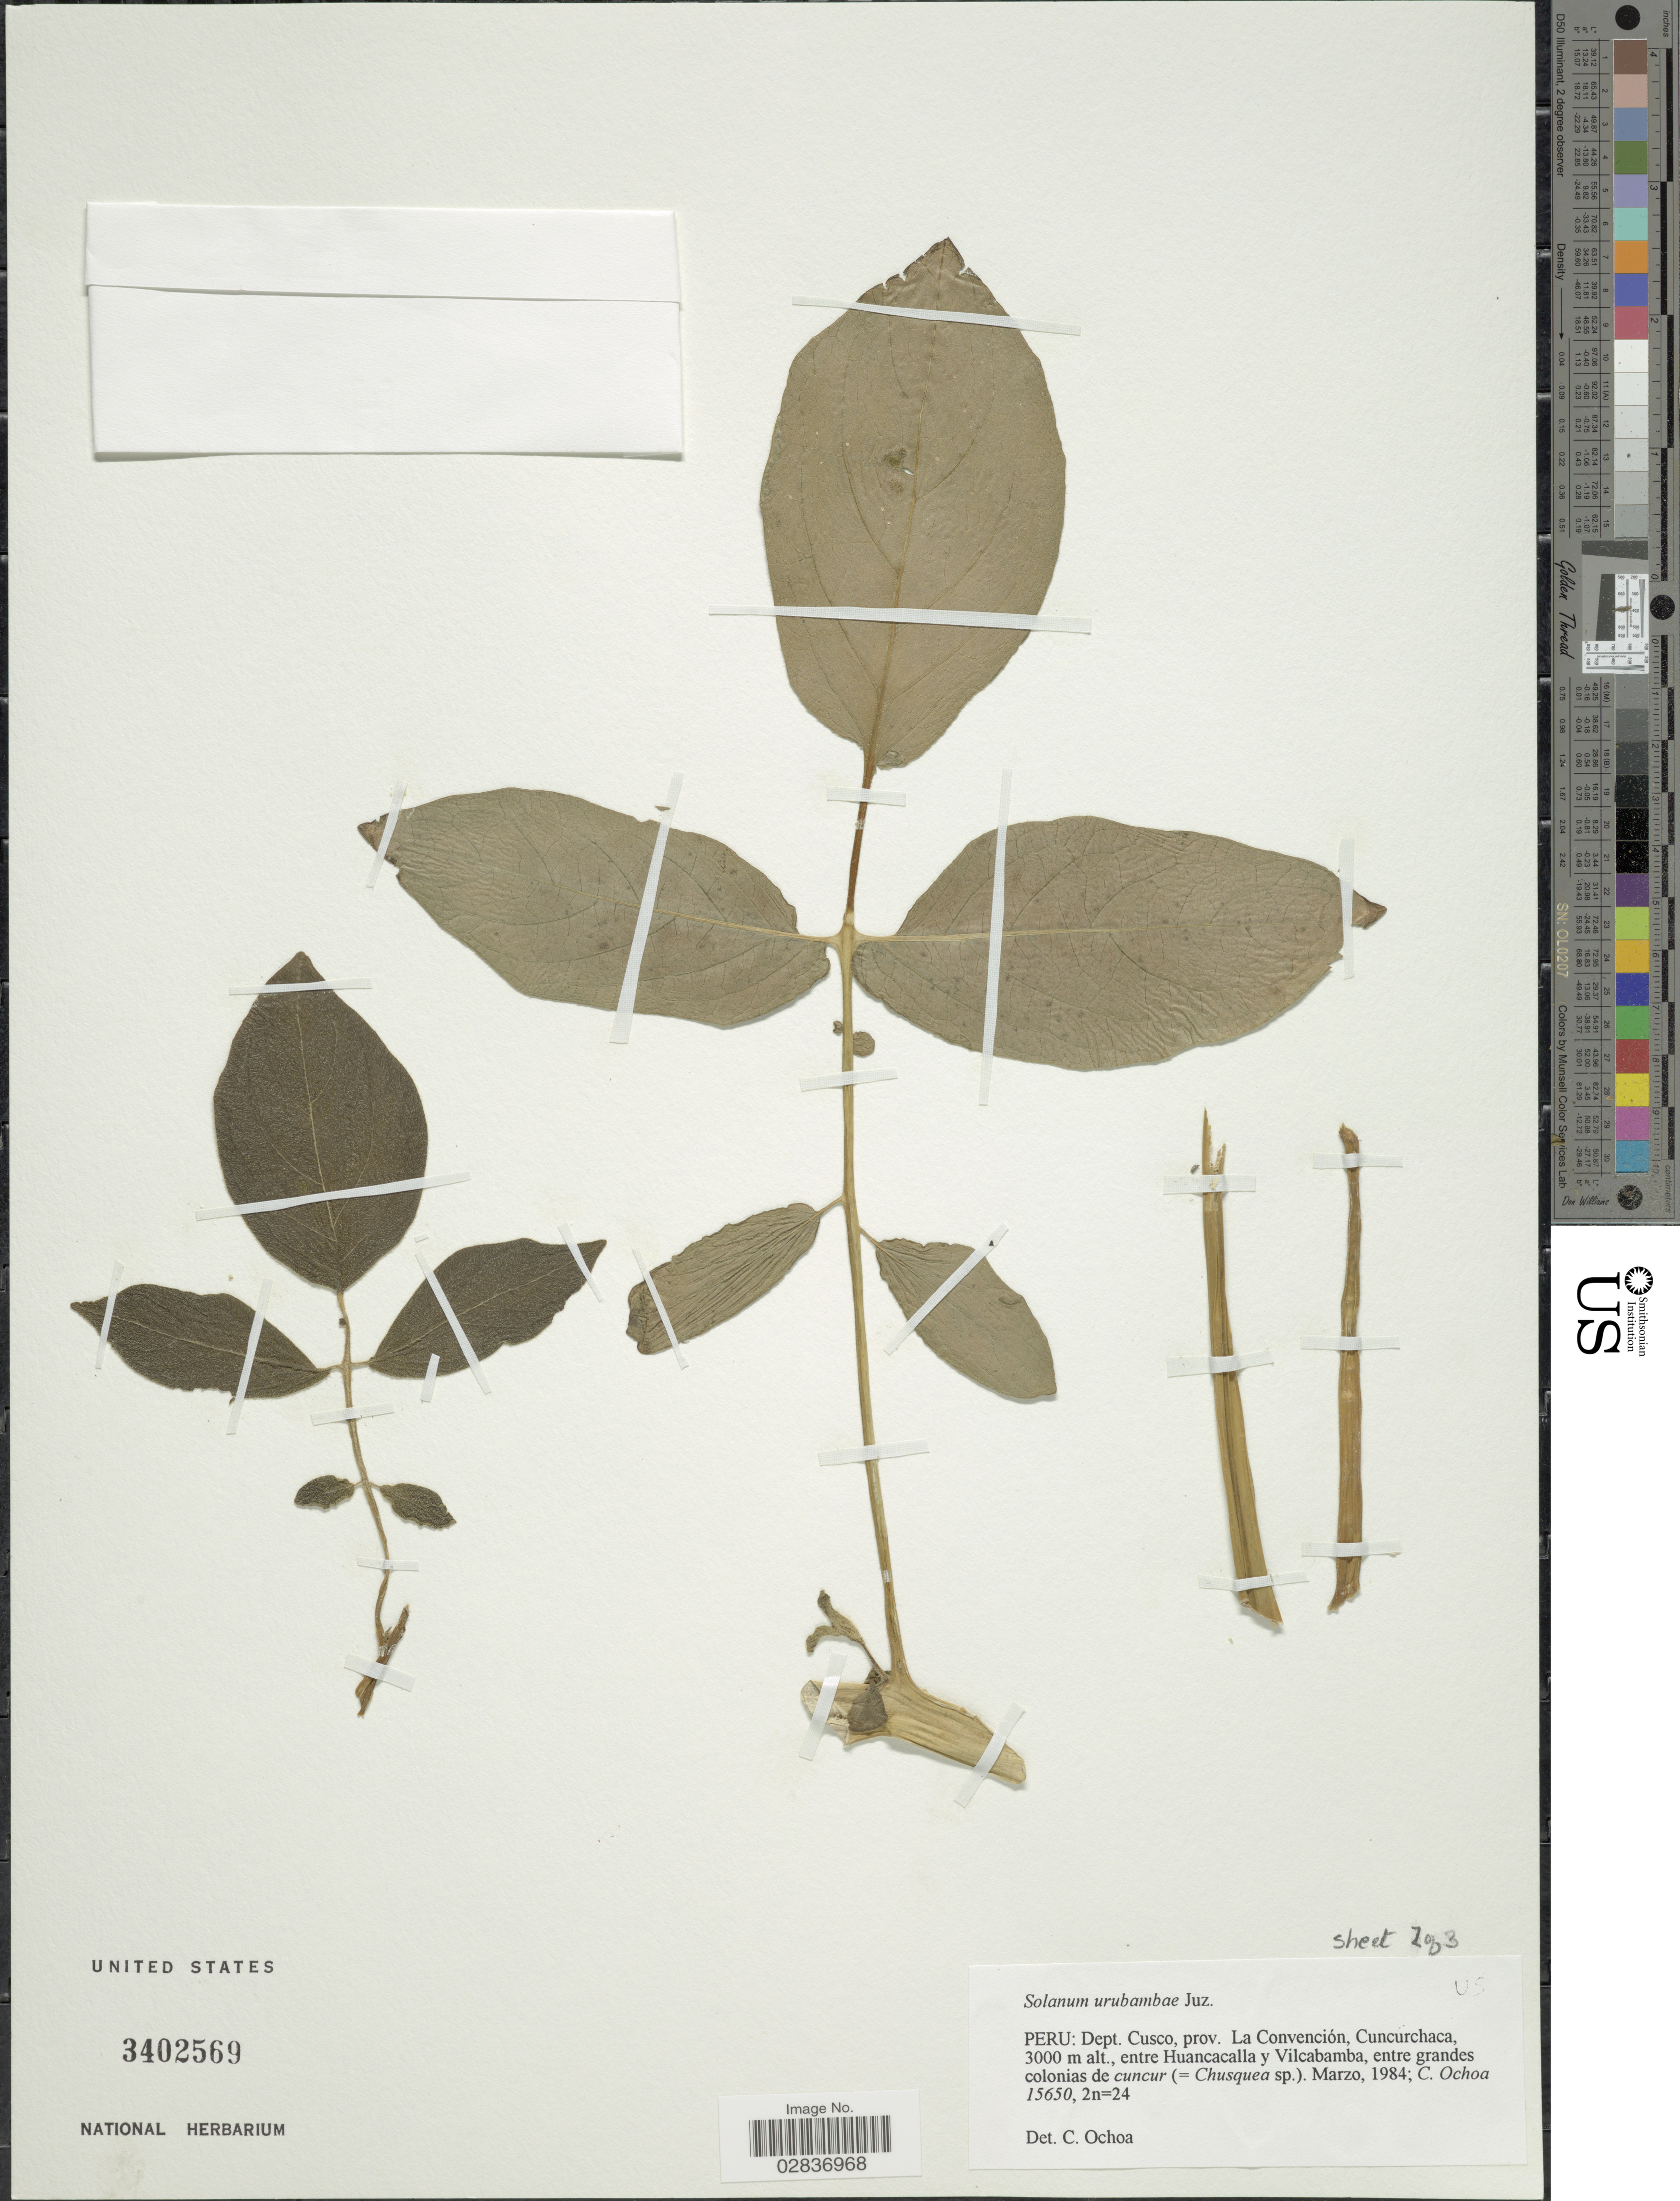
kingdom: Plantae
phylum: Tracheophyta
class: Magnoliopsida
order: Solanales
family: Solanaceae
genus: Solanum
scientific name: Solanum urubambae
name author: Juz.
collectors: C. Ochoa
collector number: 15650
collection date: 1984-03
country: Peru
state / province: Cusco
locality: Dept. Cusco, prov. La Convención, Cuncurchaca, entre Huancacalla y Vilcabamba.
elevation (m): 3000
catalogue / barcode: US 3402569